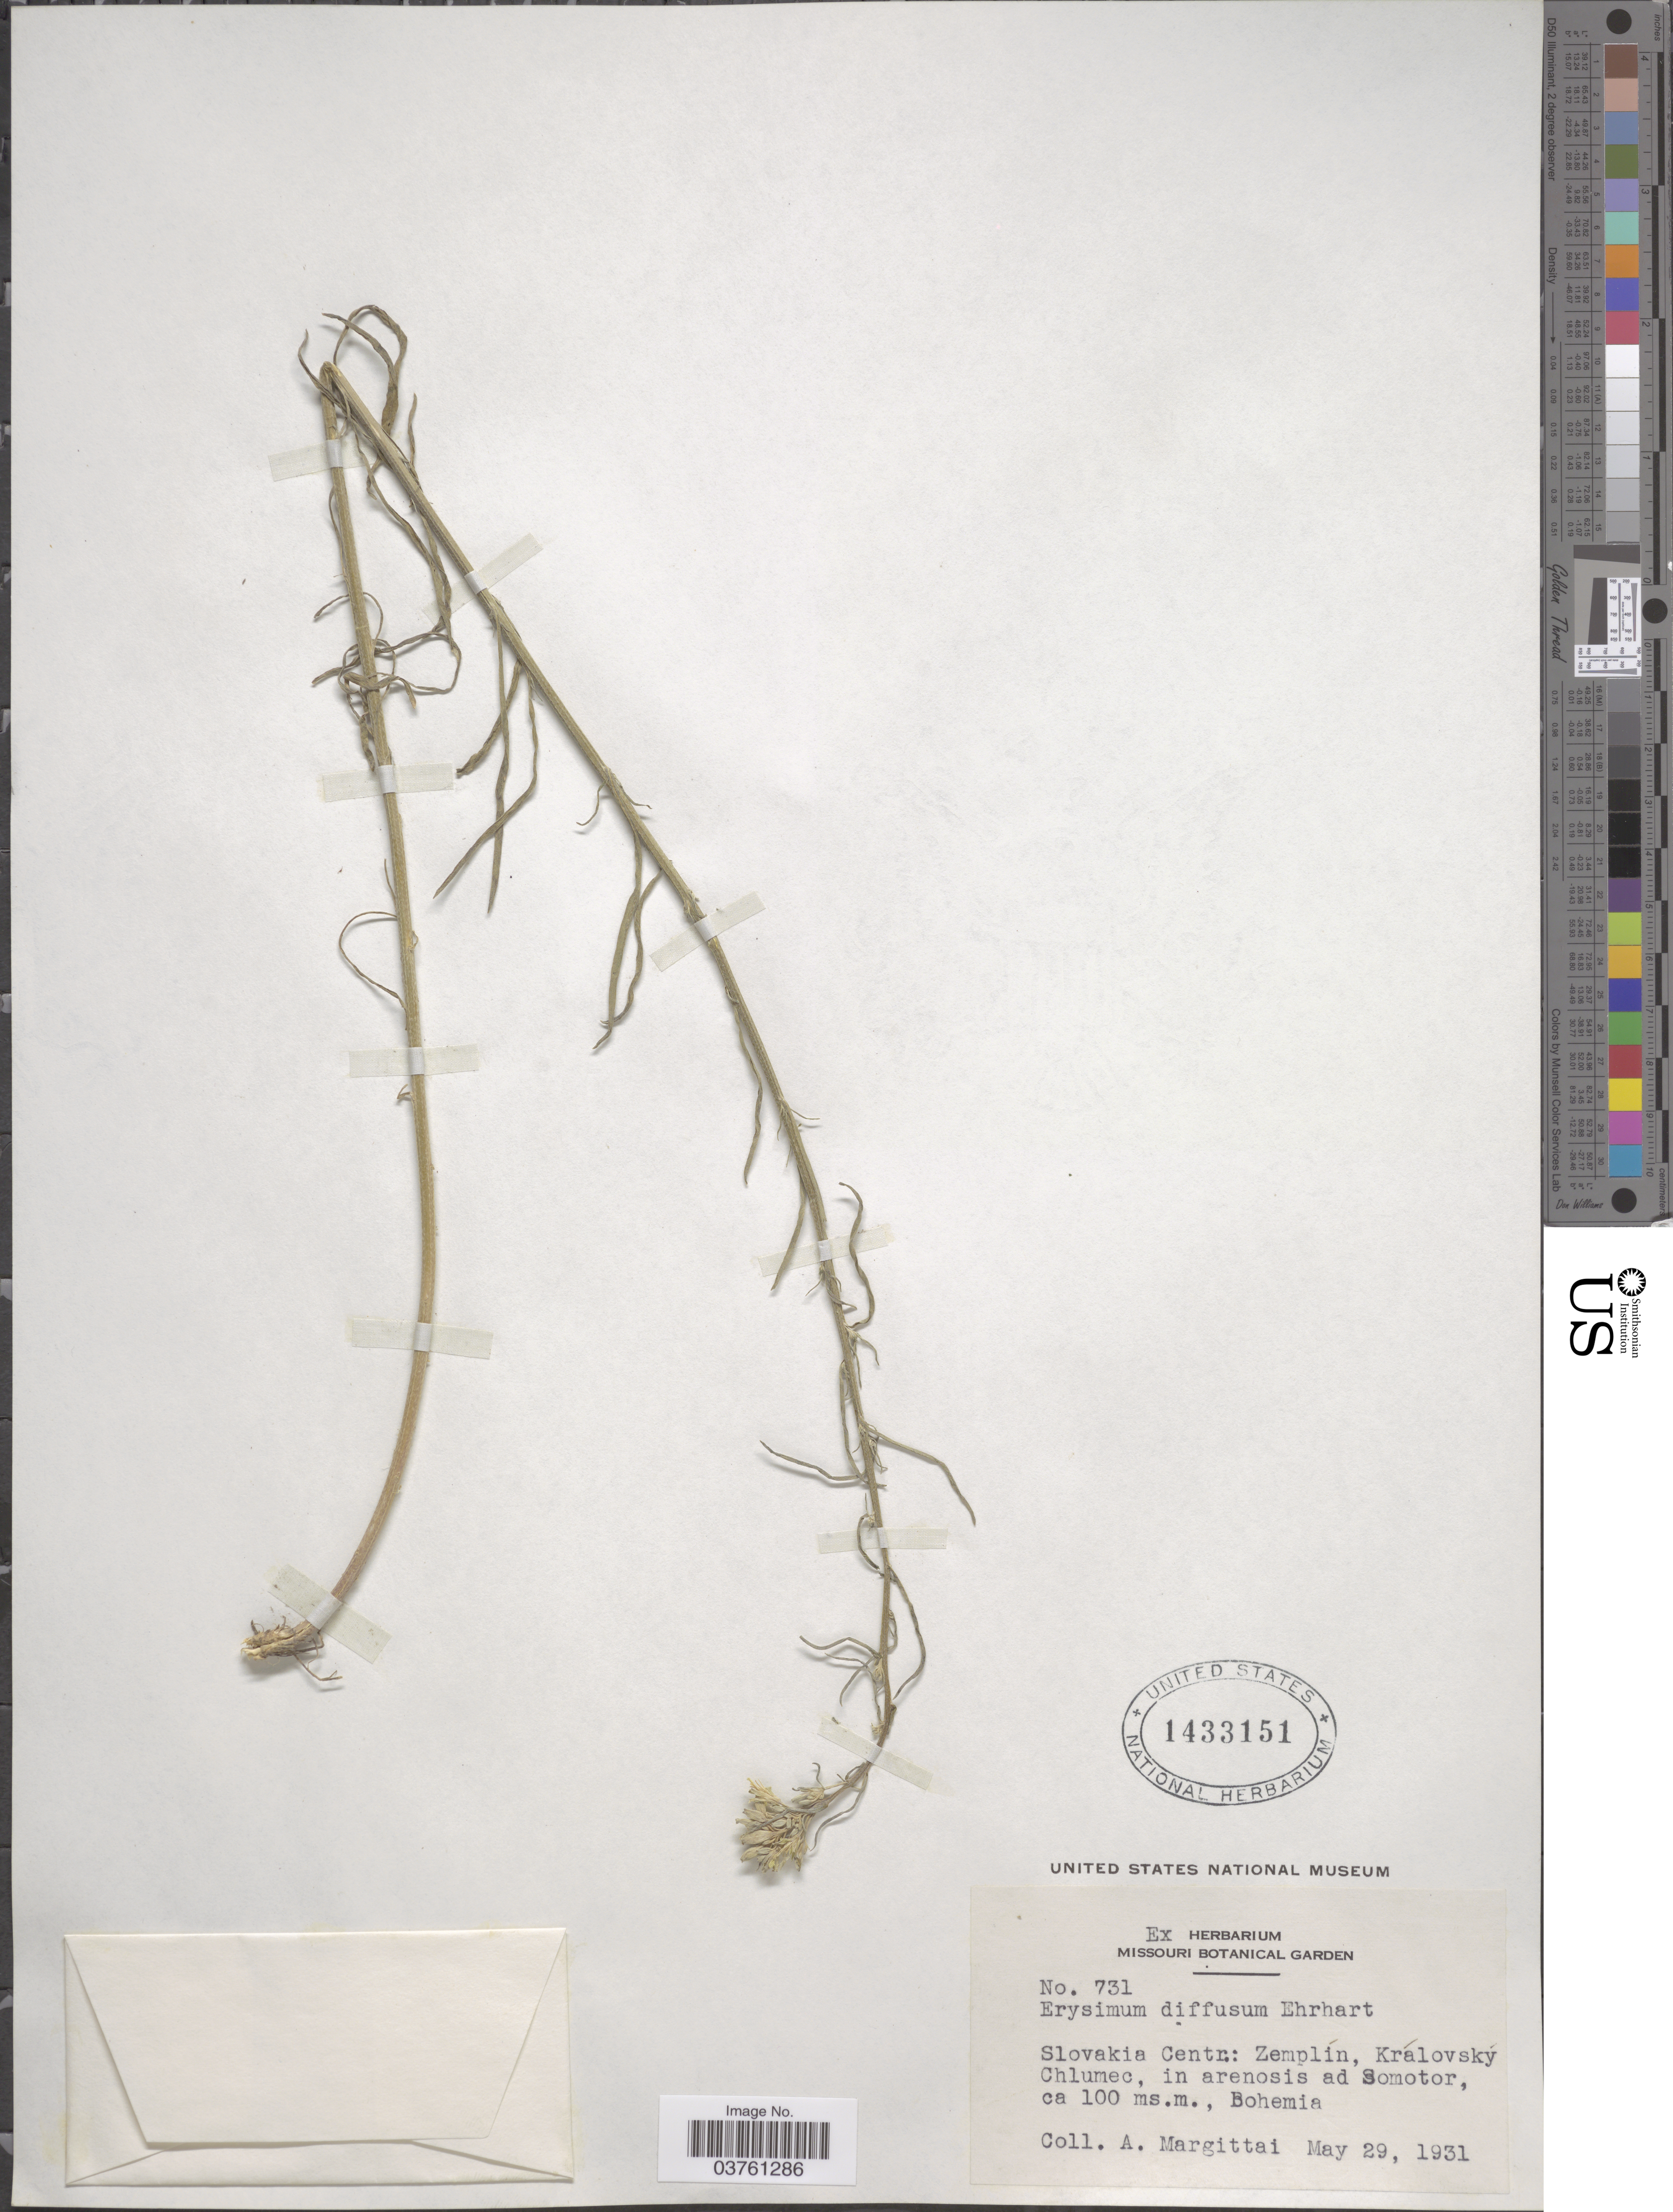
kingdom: Plantae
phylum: Tracheophyta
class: Magnoliopsida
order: Brassicales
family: Brassicaceae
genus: Erysimum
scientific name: Erysimum diffusum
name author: Ehrh.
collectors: A. Margittai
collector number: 731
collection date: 1931-05-29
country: Slovakia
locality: Slovakia Centr.: Zemplín, Královský Chlumec, in arenosis ad Somotor, Bohemia.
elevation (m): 100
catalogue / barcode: US 1433151